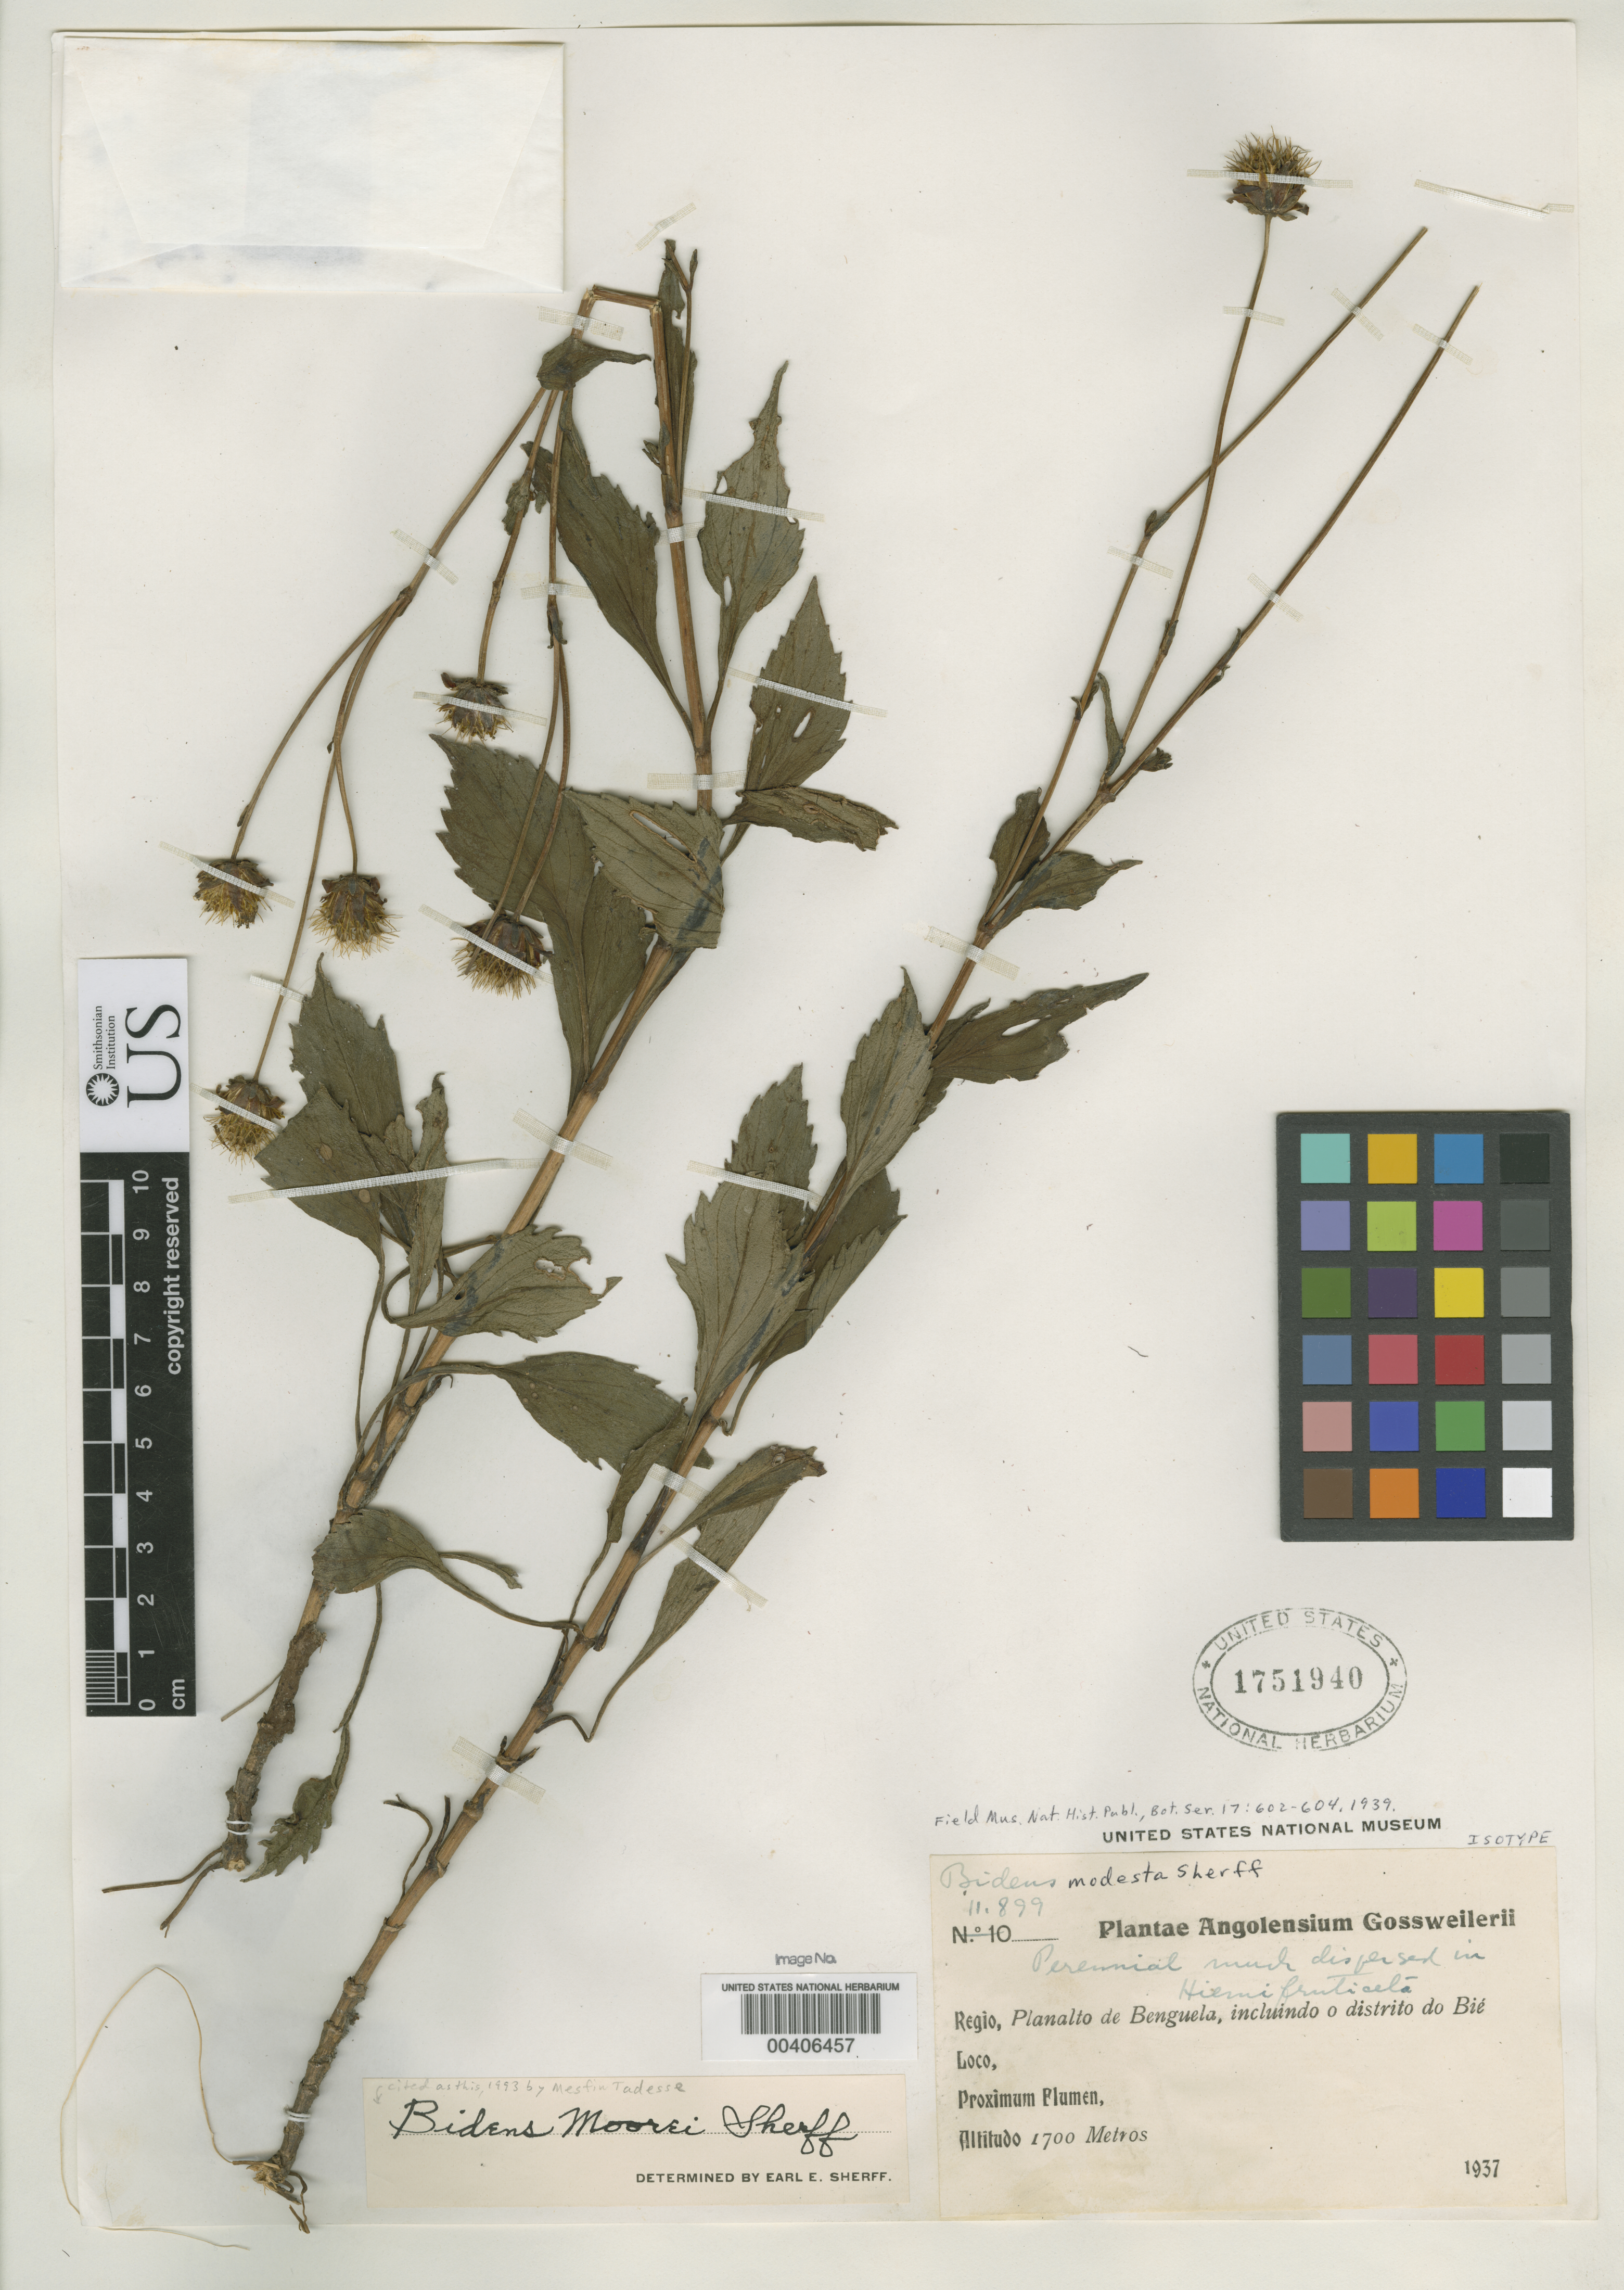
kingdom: Plantae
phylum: Tracheophyta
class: Magnoliopsida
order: Asterales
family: Asteraceae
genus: Bidens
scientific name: Bidens modesta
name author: Sherff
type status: Isotype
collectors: J. Gossweiler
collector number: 11899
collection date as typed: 1937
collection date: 1937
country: Angola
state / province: Benguela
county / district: Bie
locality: Benguela, Bie District.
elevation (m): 1700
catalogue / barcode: US 1751940